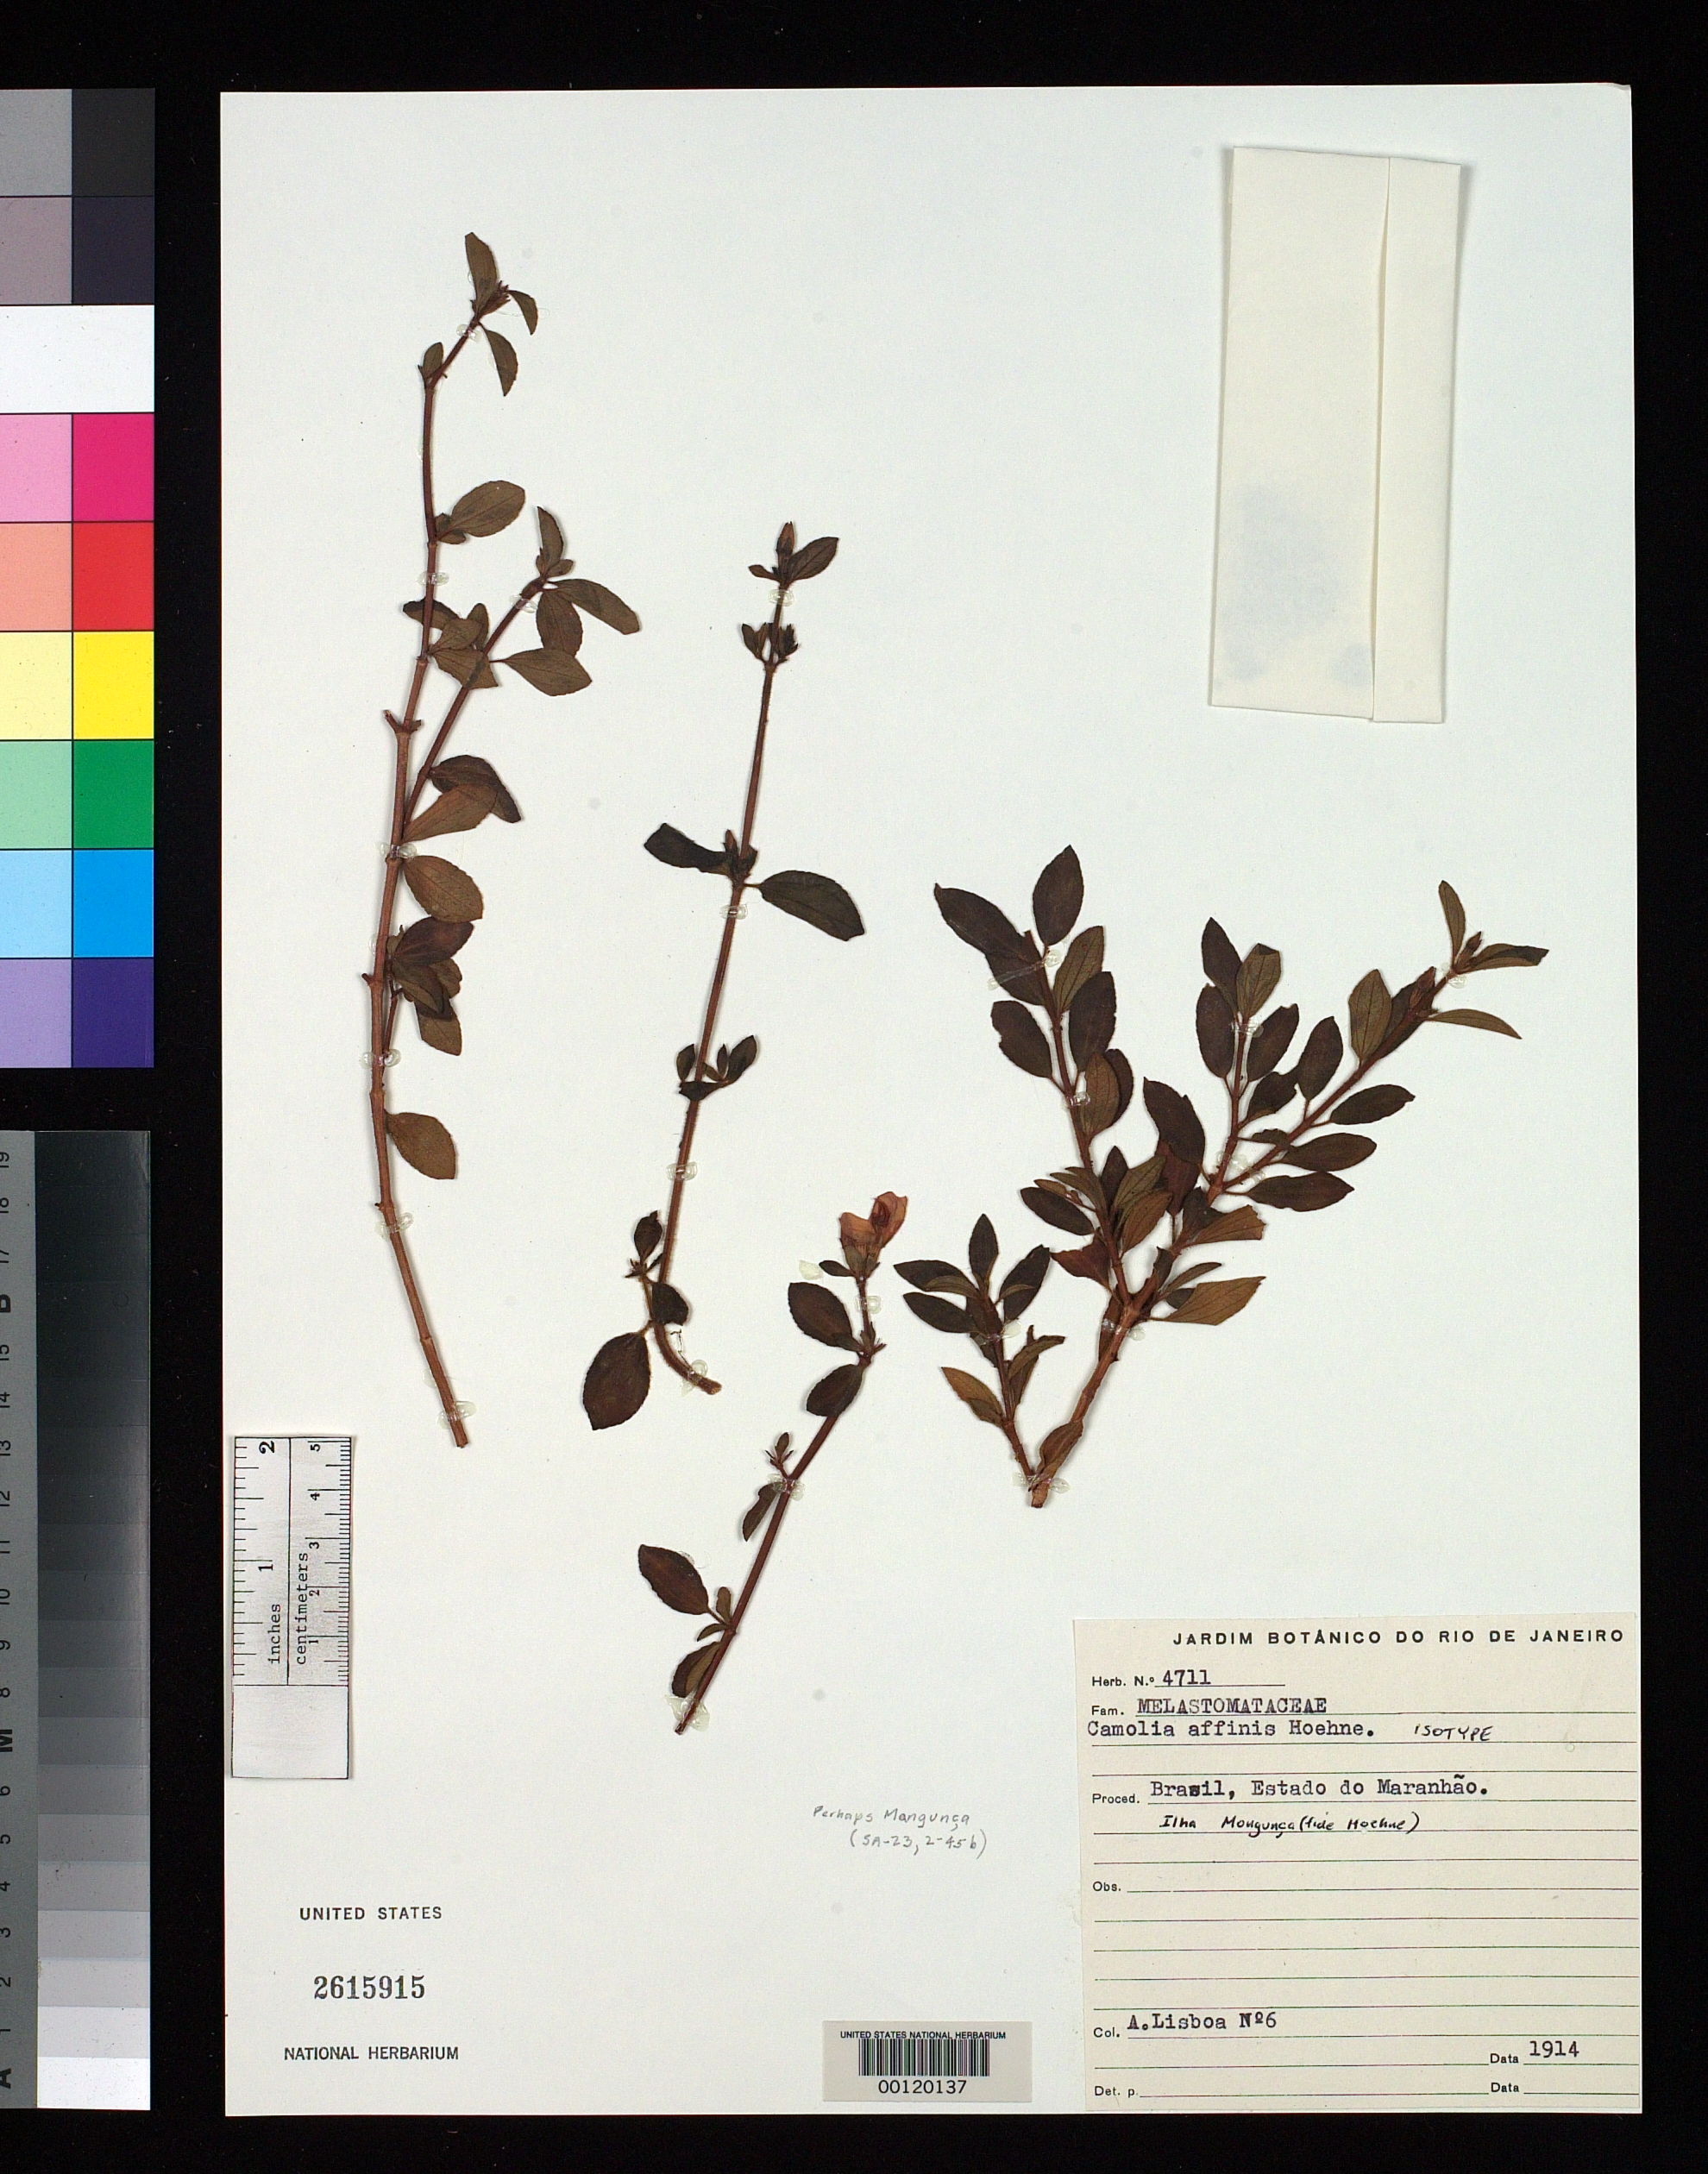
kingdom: Plantae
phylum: Tracheophyta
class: Magnoliopsida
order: Myrtales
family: Melastomataceae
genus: Comolia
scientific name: Comolia affinis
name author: Hoehne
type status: Isotype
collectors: A. Lisboa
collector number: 6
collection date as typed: Jun 1904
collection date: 1904-06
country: Brazil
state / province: Maranhão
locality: Ilha Mongunca.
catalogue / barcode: US 2615915